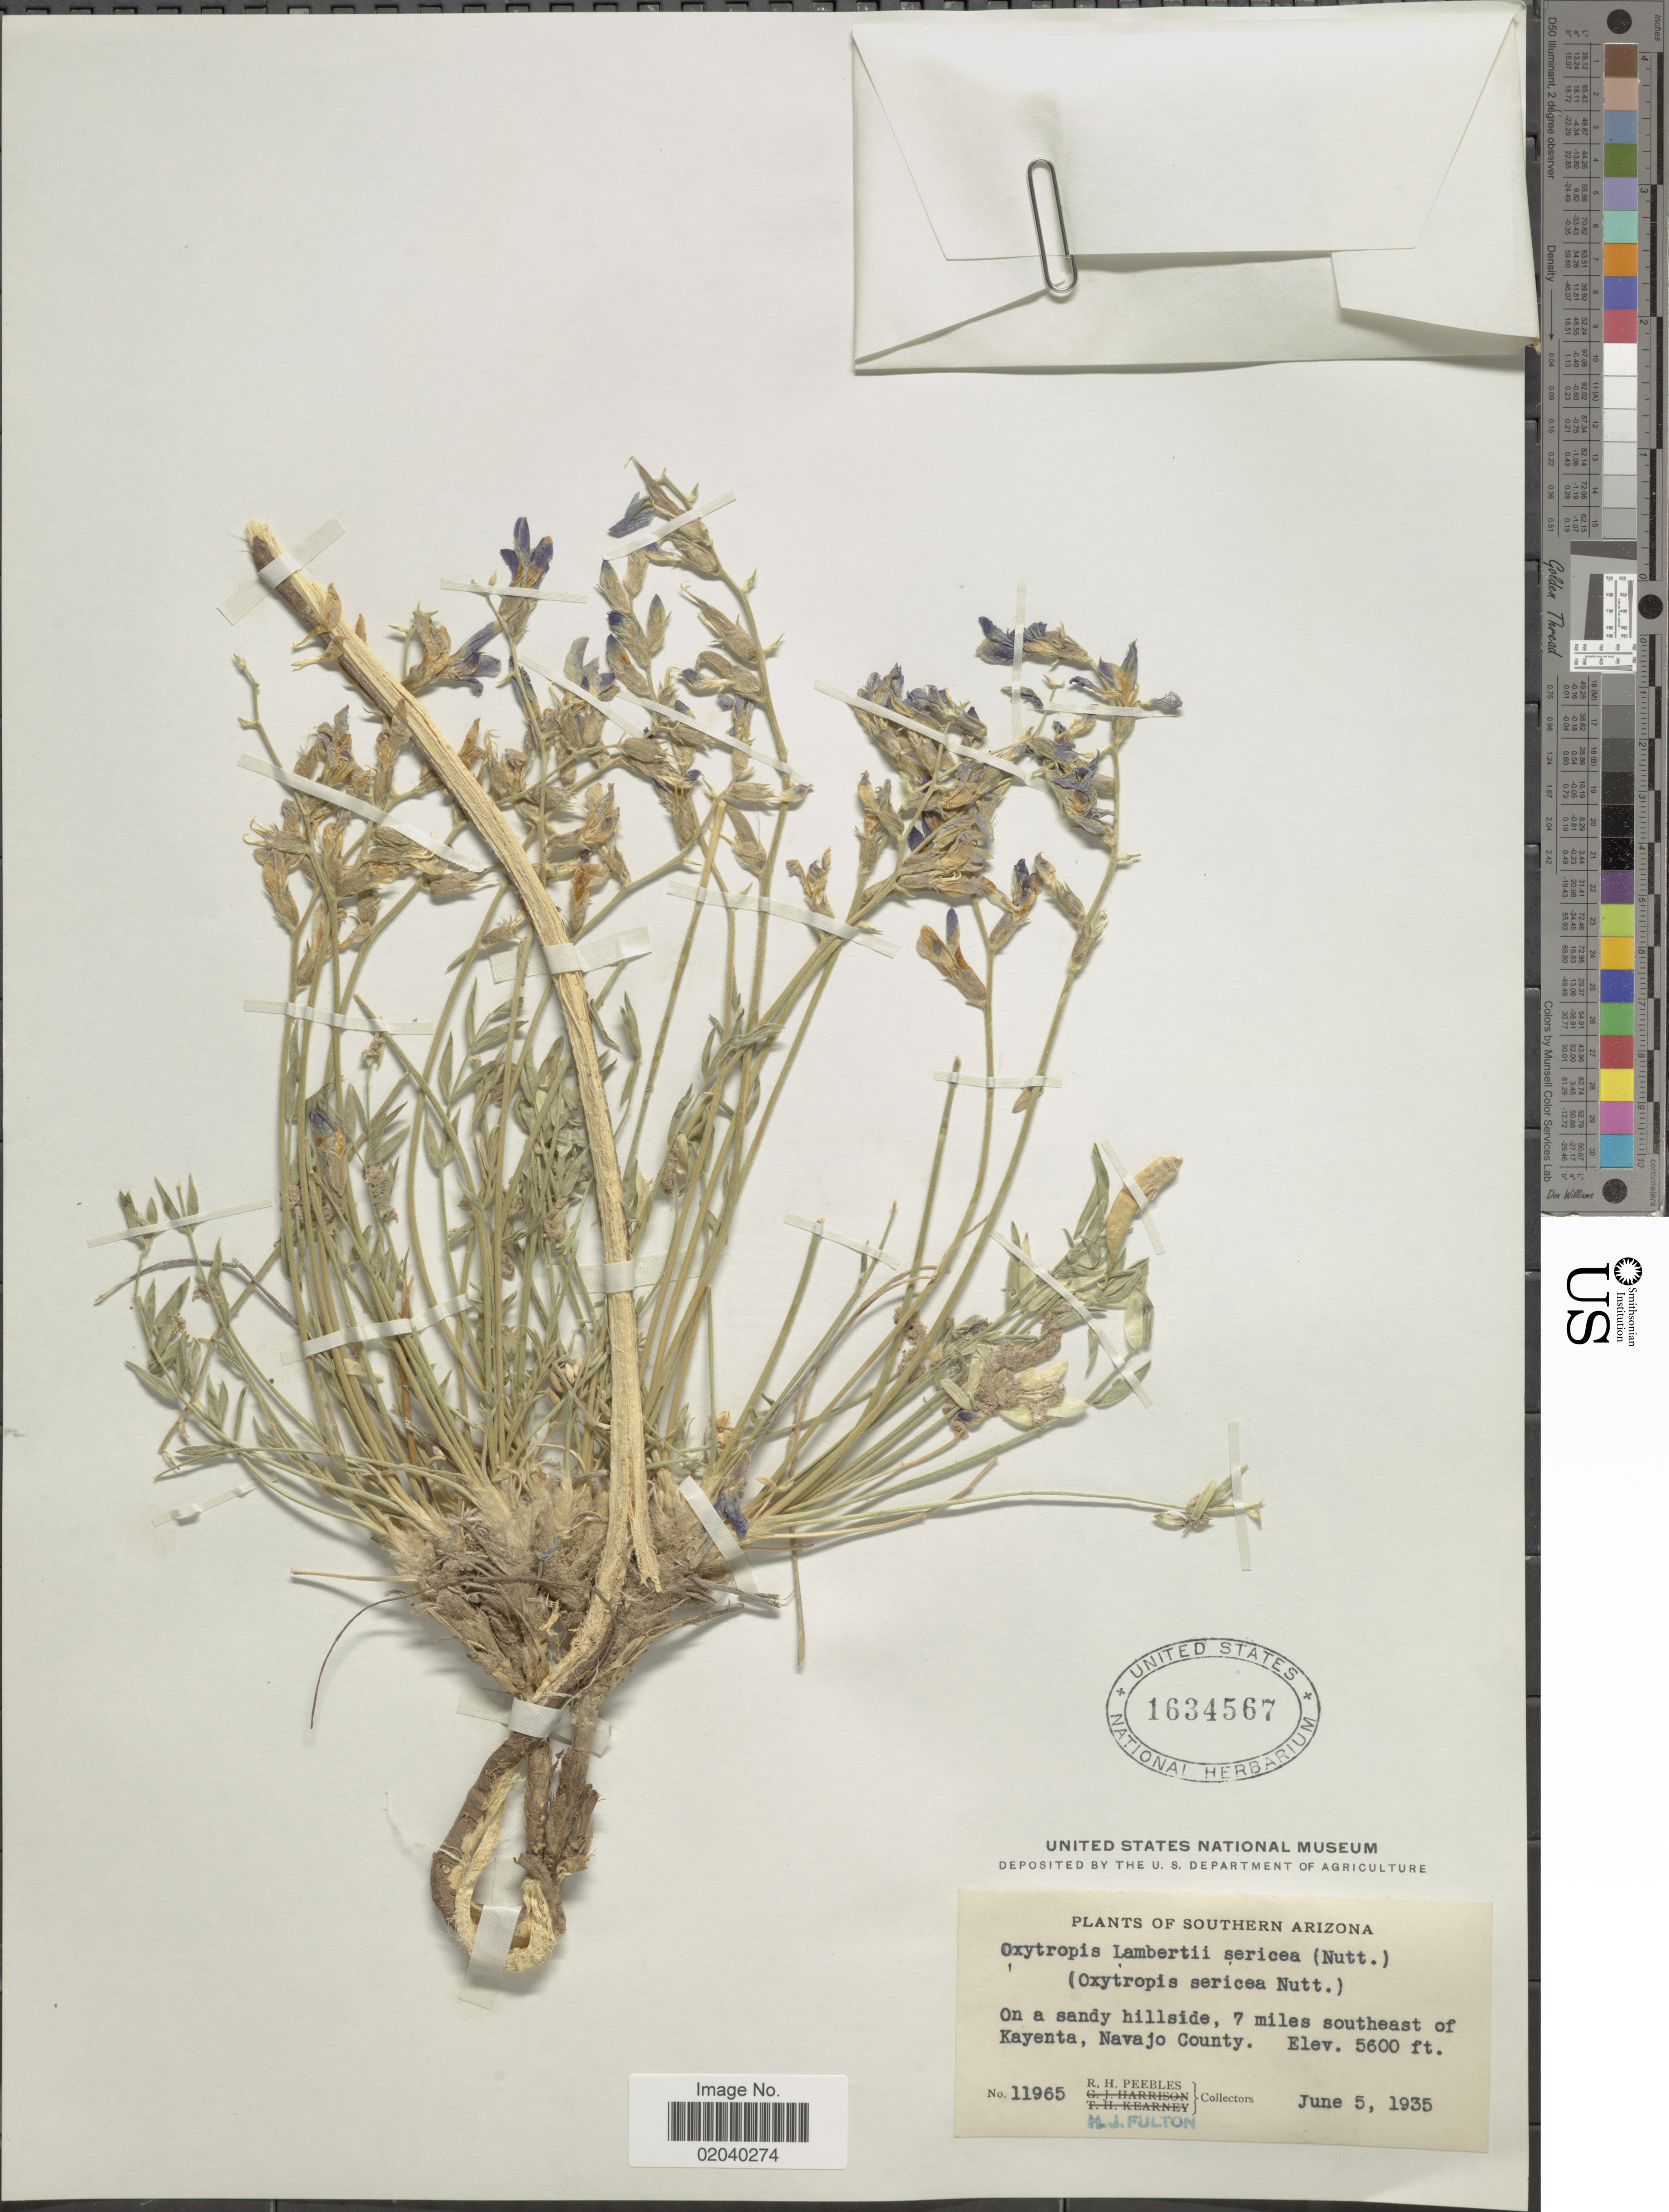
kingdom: Plantae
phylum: Tracheophyta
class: Magnoliopsida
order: Fabales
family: Fabaceae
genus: Oxytropis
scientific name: Oxytropis sericea var. sericea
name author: Nutt.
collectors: R. H. Peebles & H. Fulton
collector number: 11965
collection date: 1935-06-05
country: United States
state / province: Arizona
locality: Southern Arizona, On a sandy hillside, 7 miles southeast of Kayenta, Navajo County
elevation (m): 1707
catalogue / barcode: US 1634567